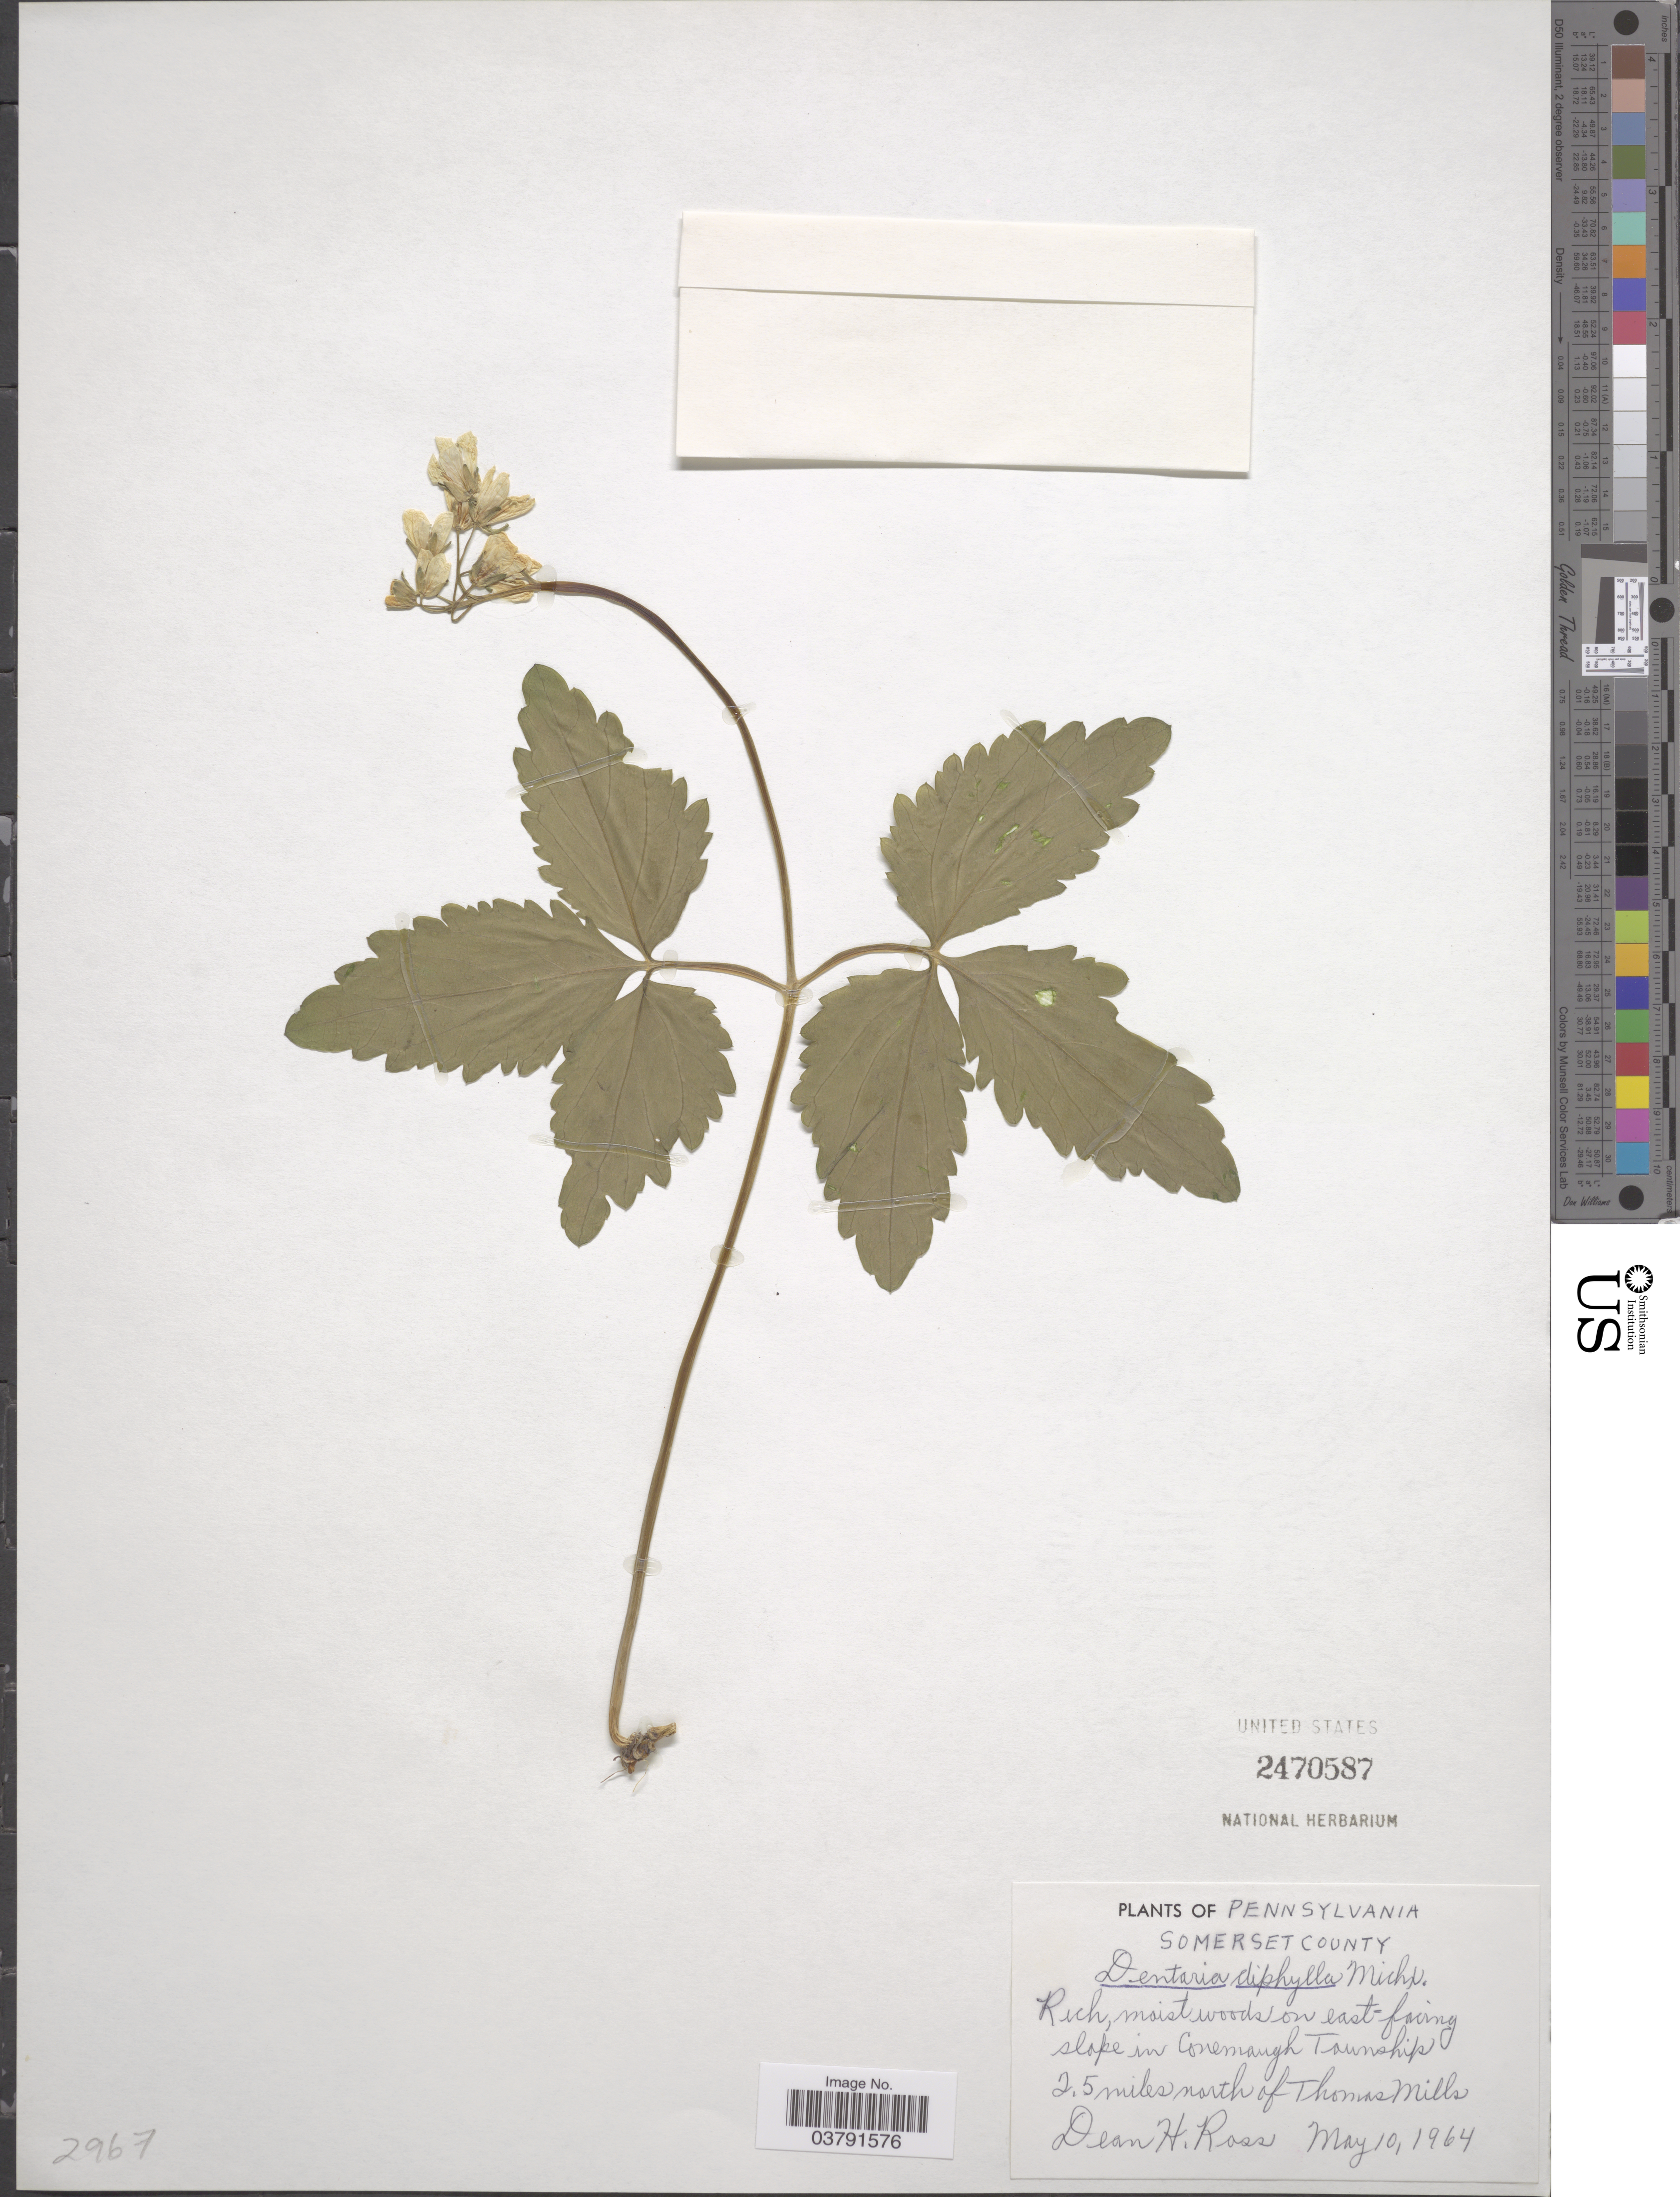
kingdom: Plantae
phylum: Tracheophyta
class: Magnoliopsida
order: Brassicales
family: Brassicaceae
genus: Dentaria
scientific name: Dentaria diphylla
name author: Michx.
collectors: D. Ross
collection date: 1964-05-10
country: United States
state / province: Pennsylvania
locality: Sommerset County. Moist woods on east facing slope in Conemaugh Township 2.5 miles north of Thomas Mills.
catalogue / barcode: US 2470857